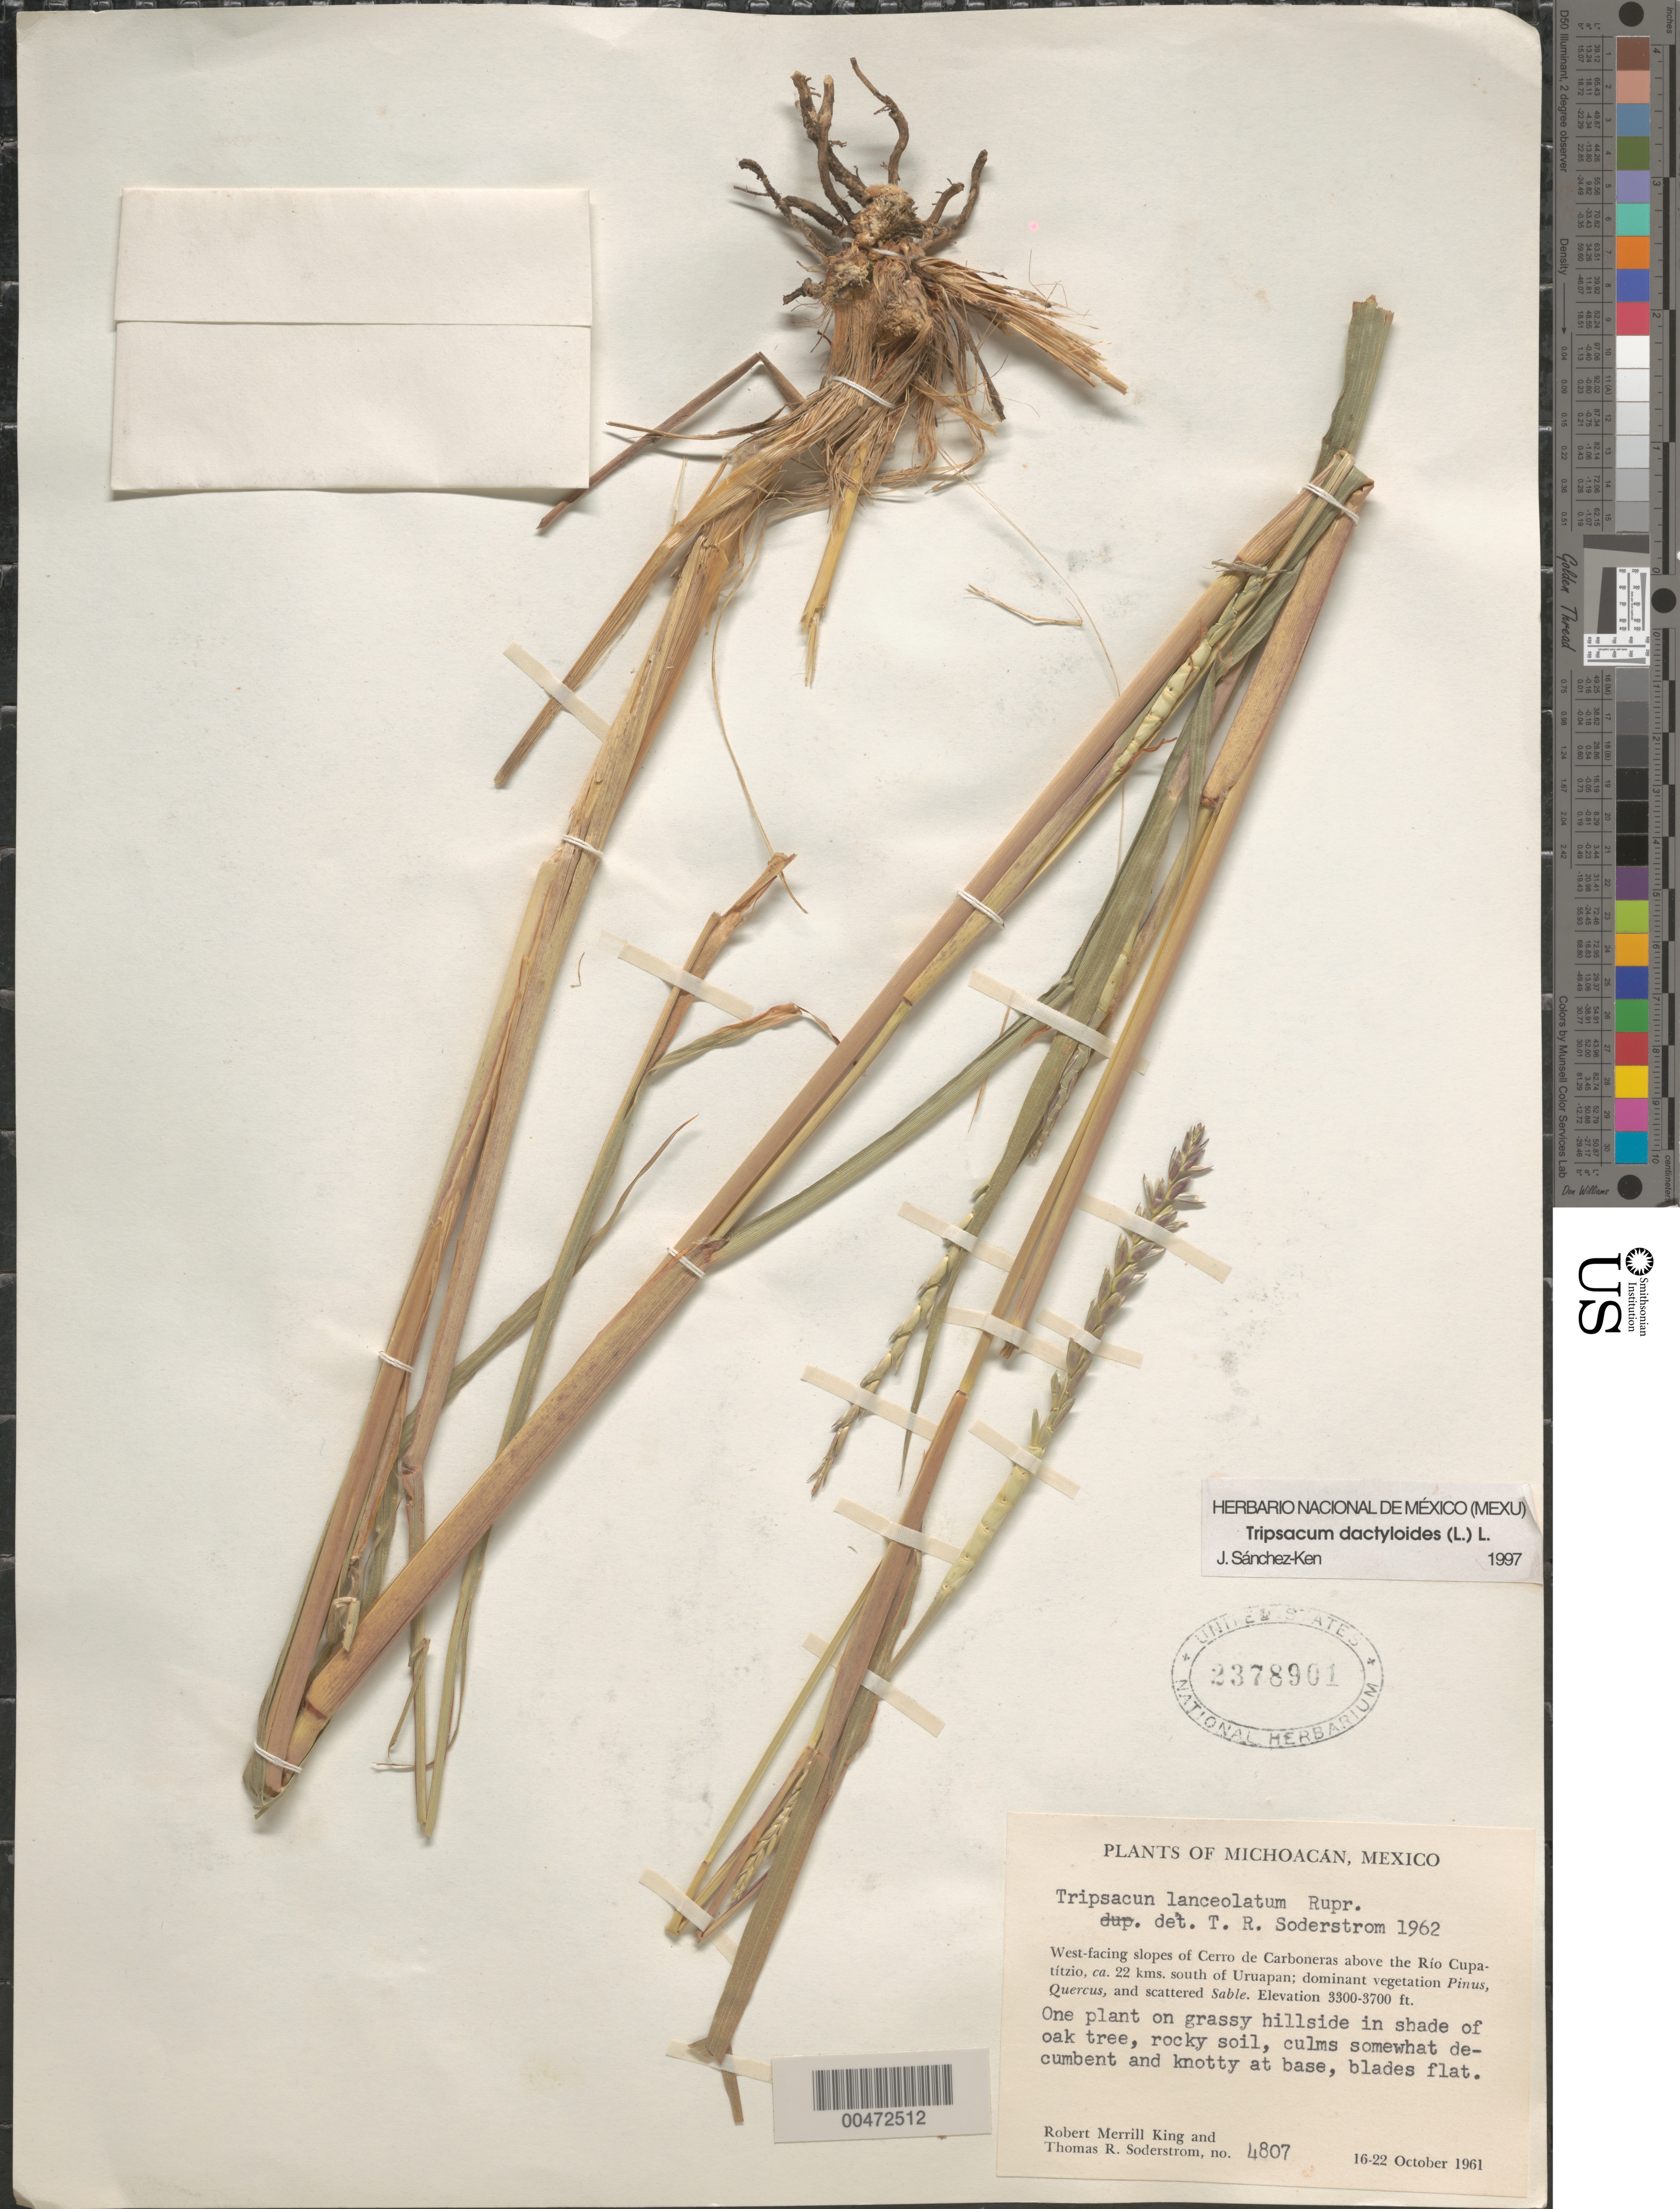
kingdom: Plantae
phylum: Tracheophyta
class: Liliopsida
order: Poales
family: Poaceae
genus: Tripsacum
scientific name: Tripsacum dactyloides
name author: (L.) L.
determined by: Sánchez-Ken, J. G.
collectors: R. M. King & T. R. Soderstrom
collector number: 4807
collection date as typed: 16 Oct 1961 to 22 Oct 1961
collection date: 1961-10-16/1961-10-22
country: Mexico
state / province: Michoacán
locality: W-facing slopes of Cerro de Carboneras above the R¡o Cupat¡tzio, ca. 22 km S of Uruapan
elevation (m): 1006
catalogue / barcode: US 2378901